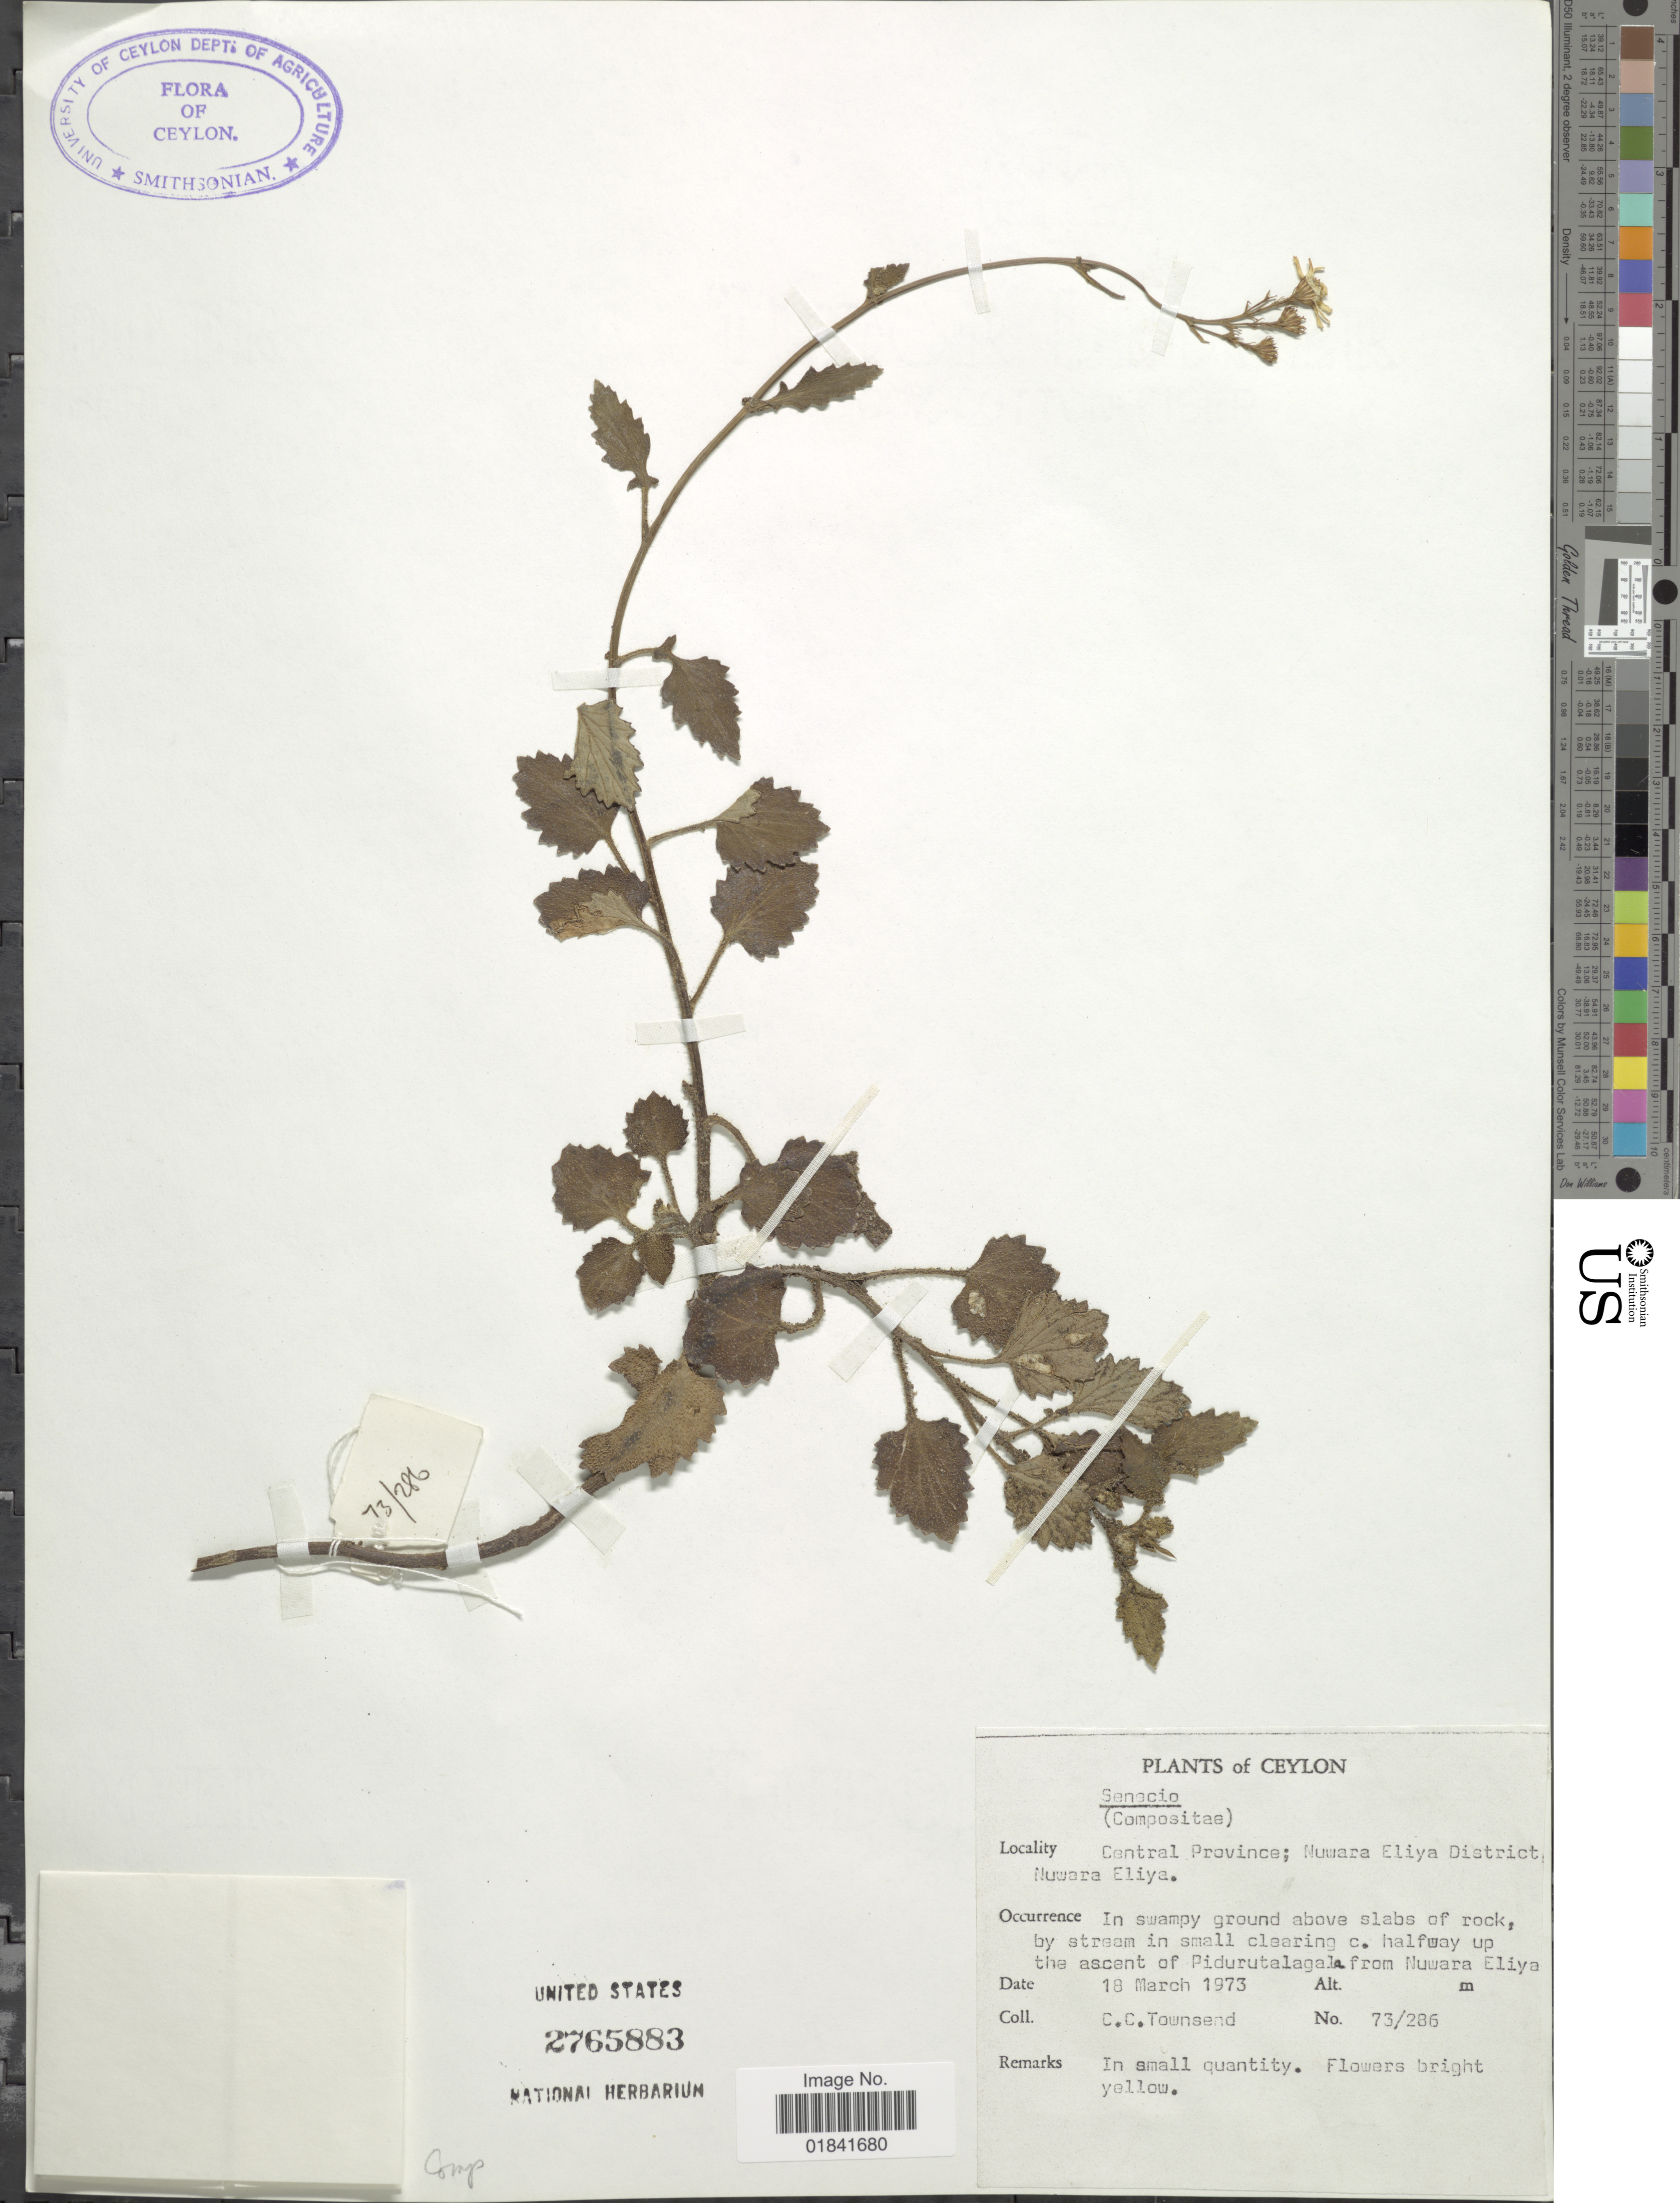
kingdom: Plantae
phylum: Tracheophyta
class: Magnoliopsida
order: Asterales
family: Asteraceae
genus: Senecio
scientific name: Senecio sp.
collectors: C. C. Townsend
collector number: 73/286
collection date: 1973-03-18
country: Sri Lanka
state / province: Central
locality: Ceylon, Central Province; Nuwara Eliya District, Nuwara Eliya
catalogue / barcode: US 2765883